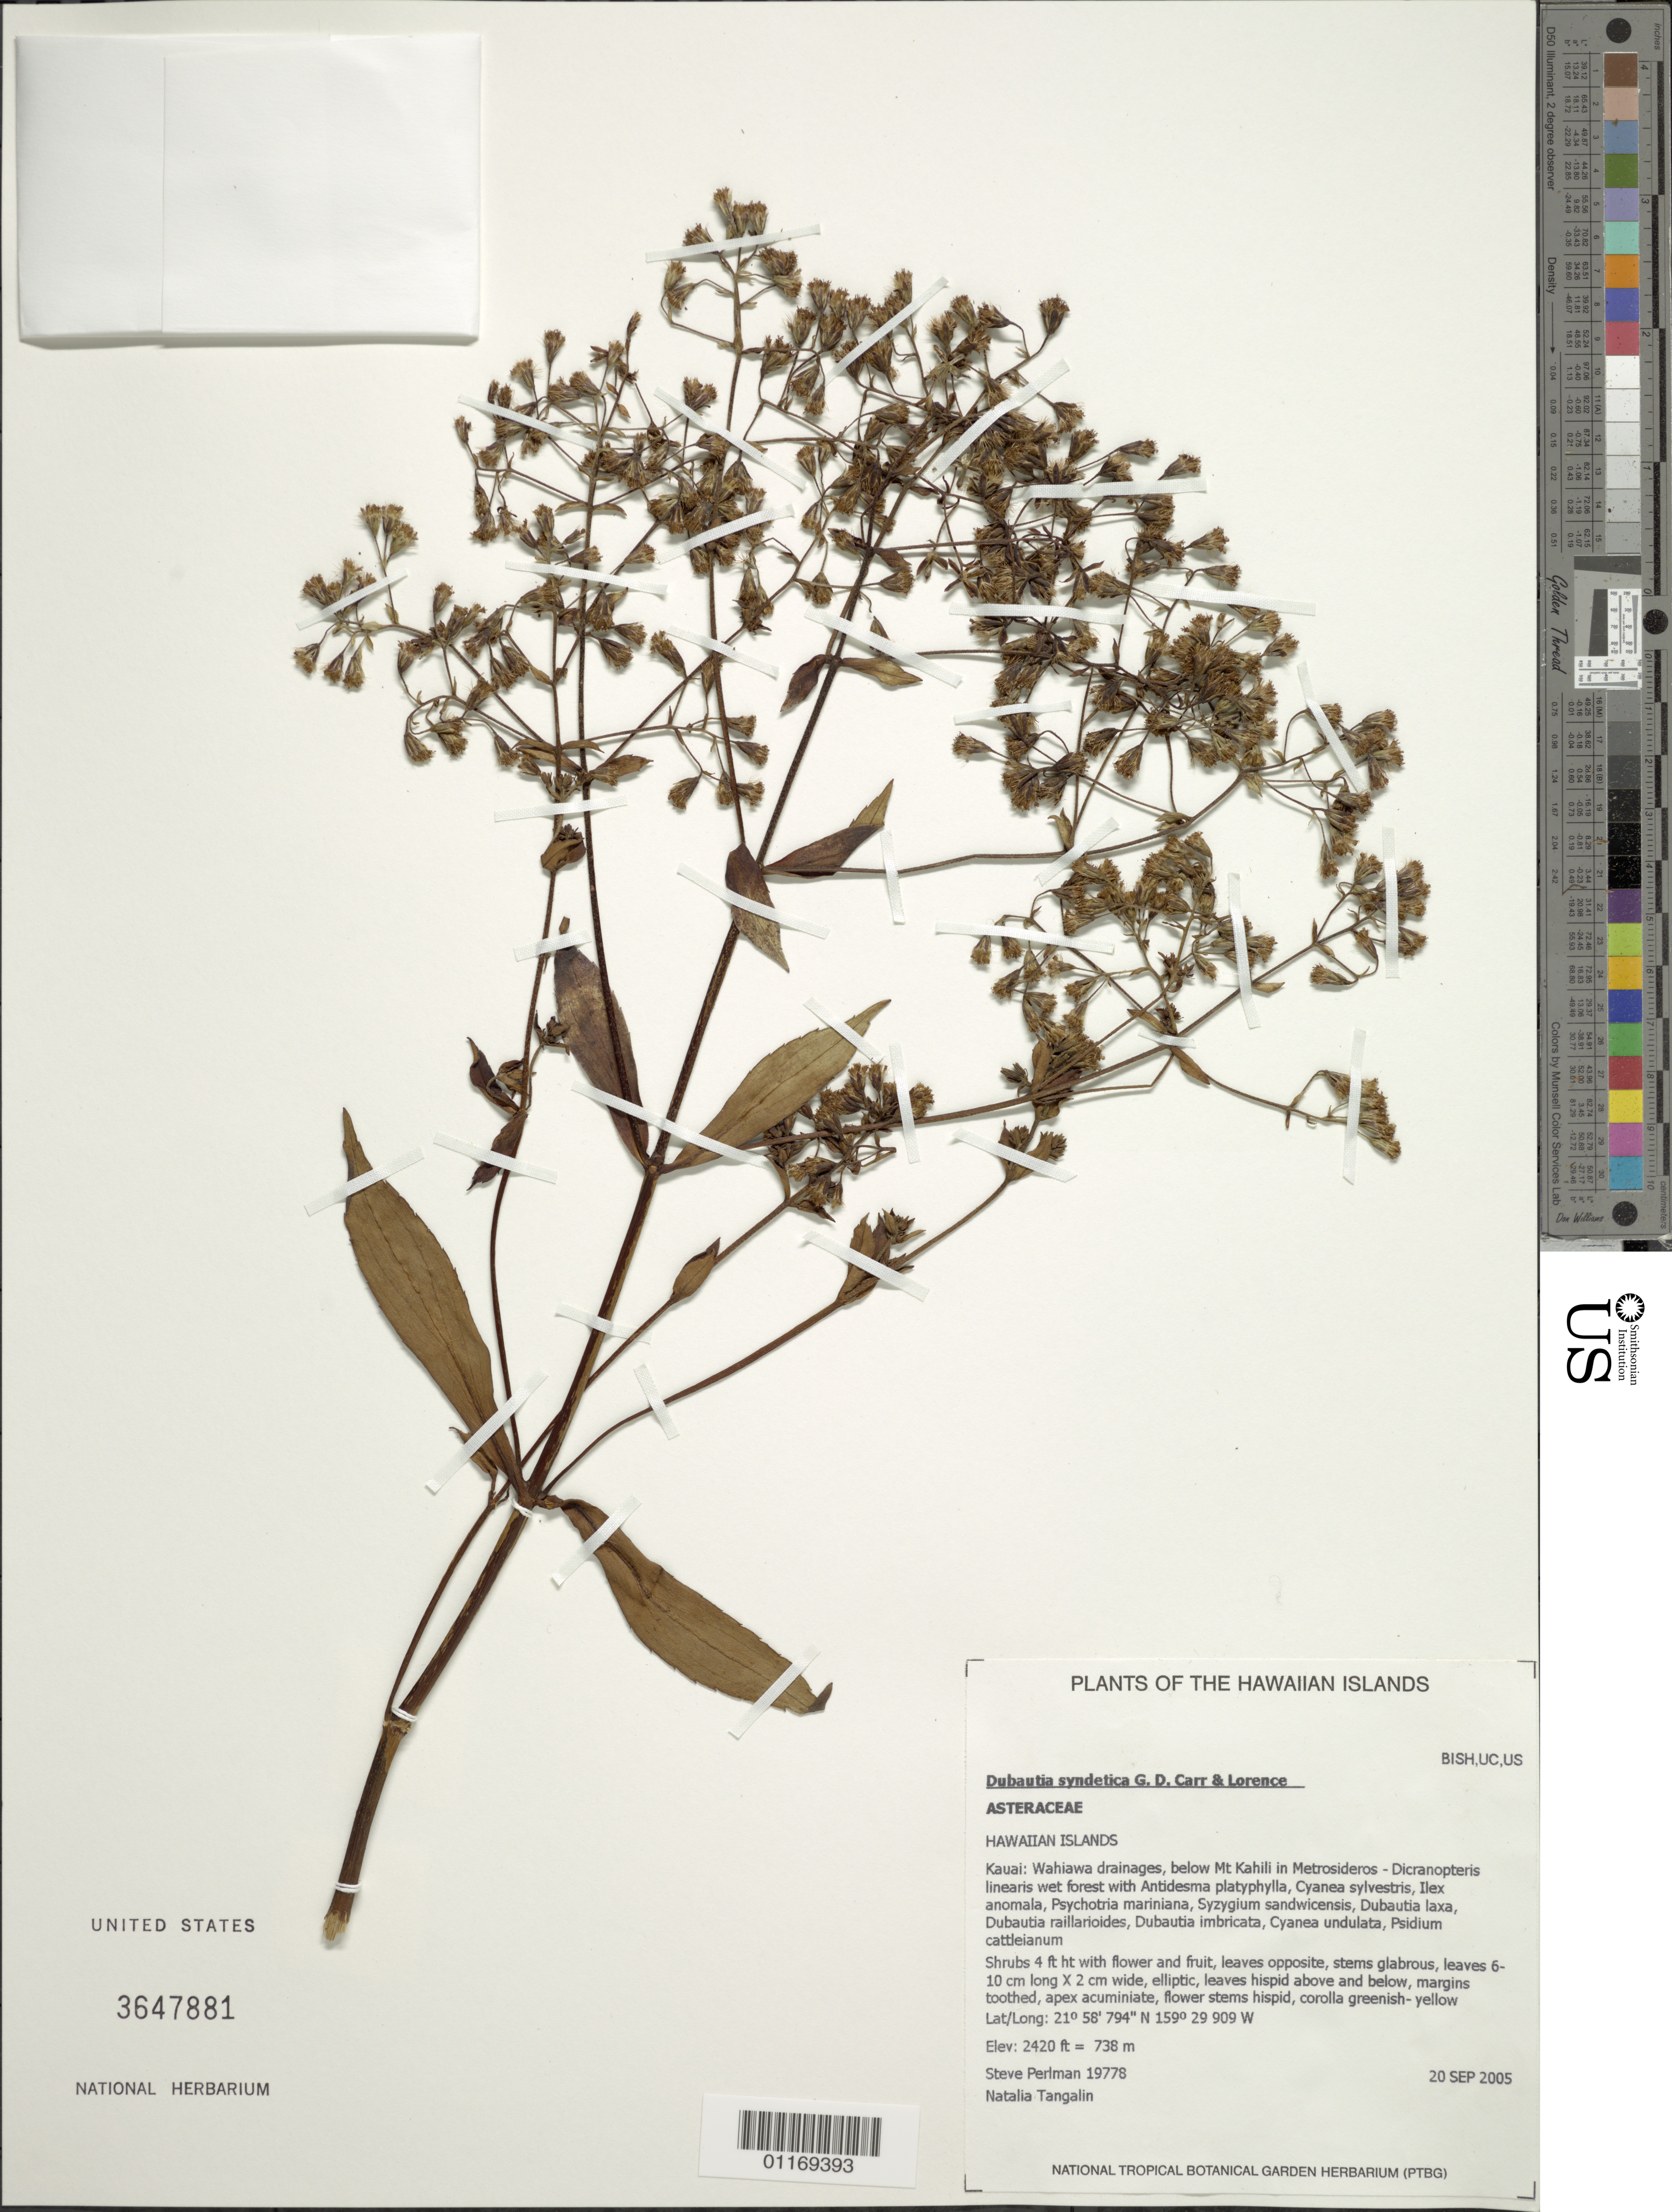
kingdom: Plantae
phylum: Tracheophyta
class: Magnoliopsida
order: Asterales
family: Asteraceae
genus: Dubautia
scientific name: Dubautia syndetica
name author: G.D. Carr & Lorence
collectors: S. P. Perlman & N. Tangalin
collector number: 19778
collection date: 2005-09-20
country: United States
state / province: Hawaii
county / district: Kauai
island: Kaua'i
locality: Wahiawa drainages, below Mt. Kahili.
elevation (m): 738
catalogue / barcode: US 3647881